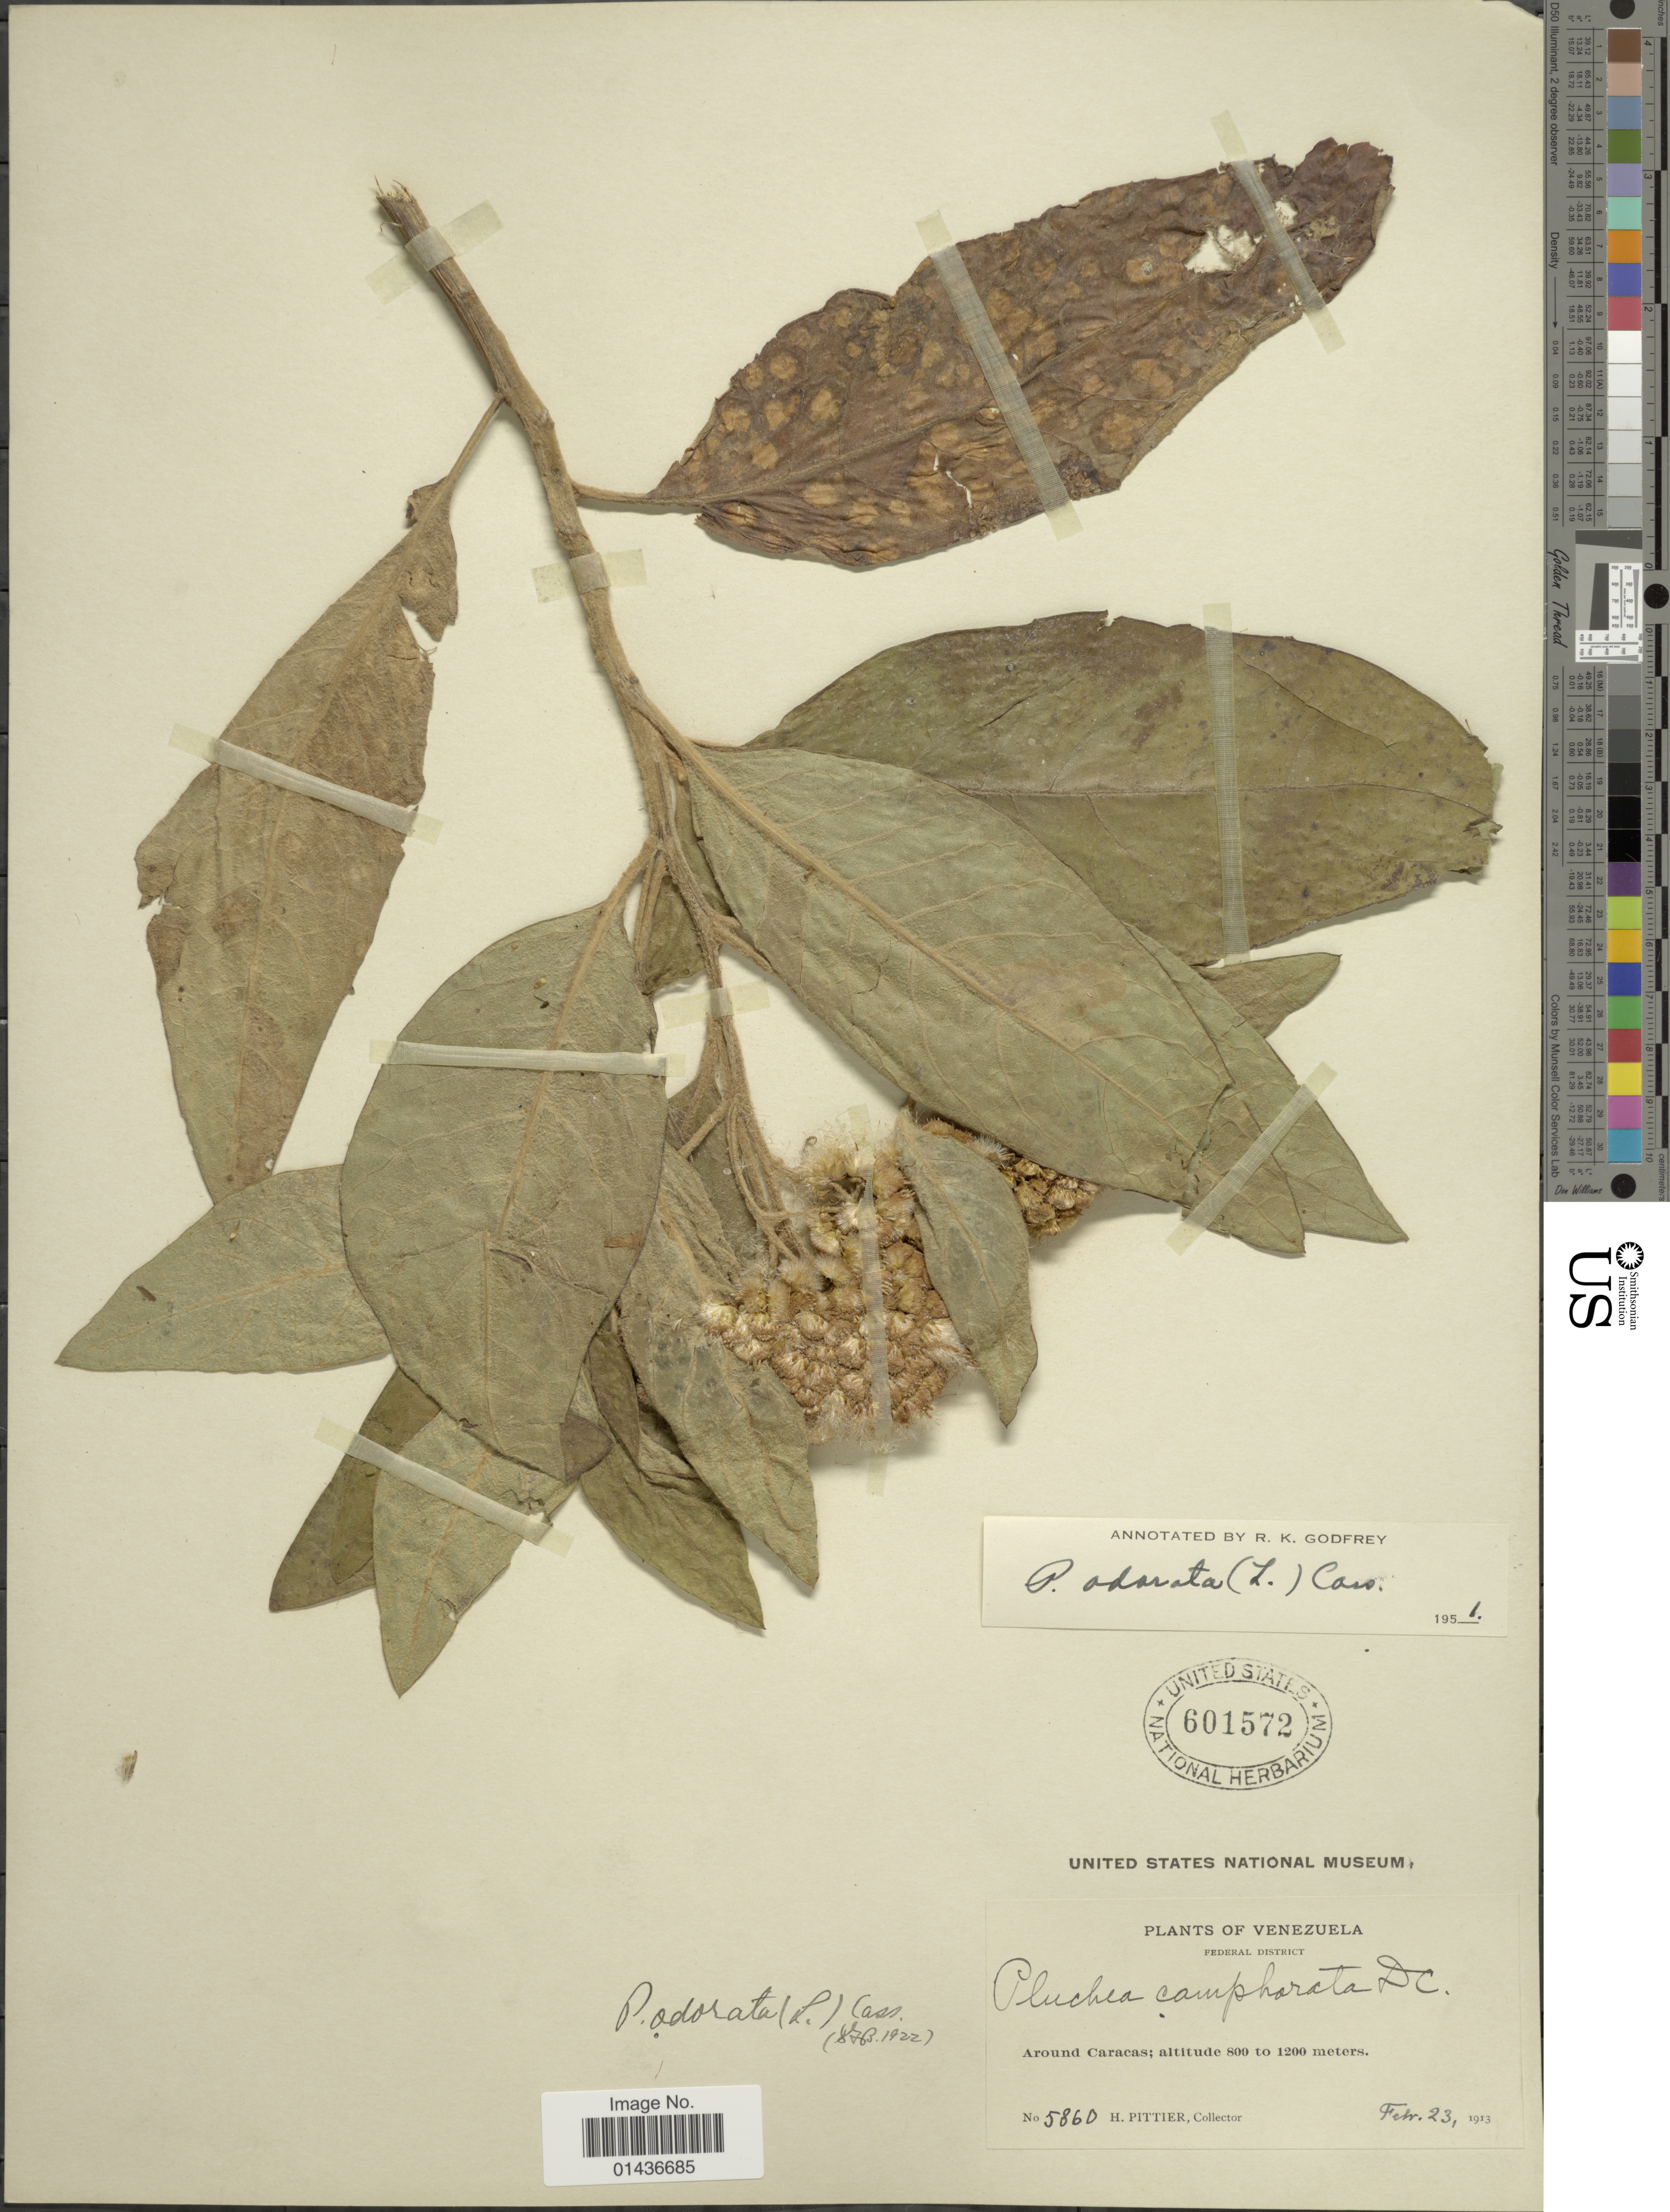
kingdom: Plantae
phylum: Tracheophyta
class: Magnoliopsida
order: Asterales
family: Asteraceae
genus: Pluchea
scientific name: Pluchea carolinensis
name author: (Jacq.) D. Don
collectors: H. F. Pittier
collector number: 5860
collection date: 1913-02-23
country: Venezuela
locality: Federal District, Around Caracas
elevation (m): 800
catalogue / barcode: US 601572